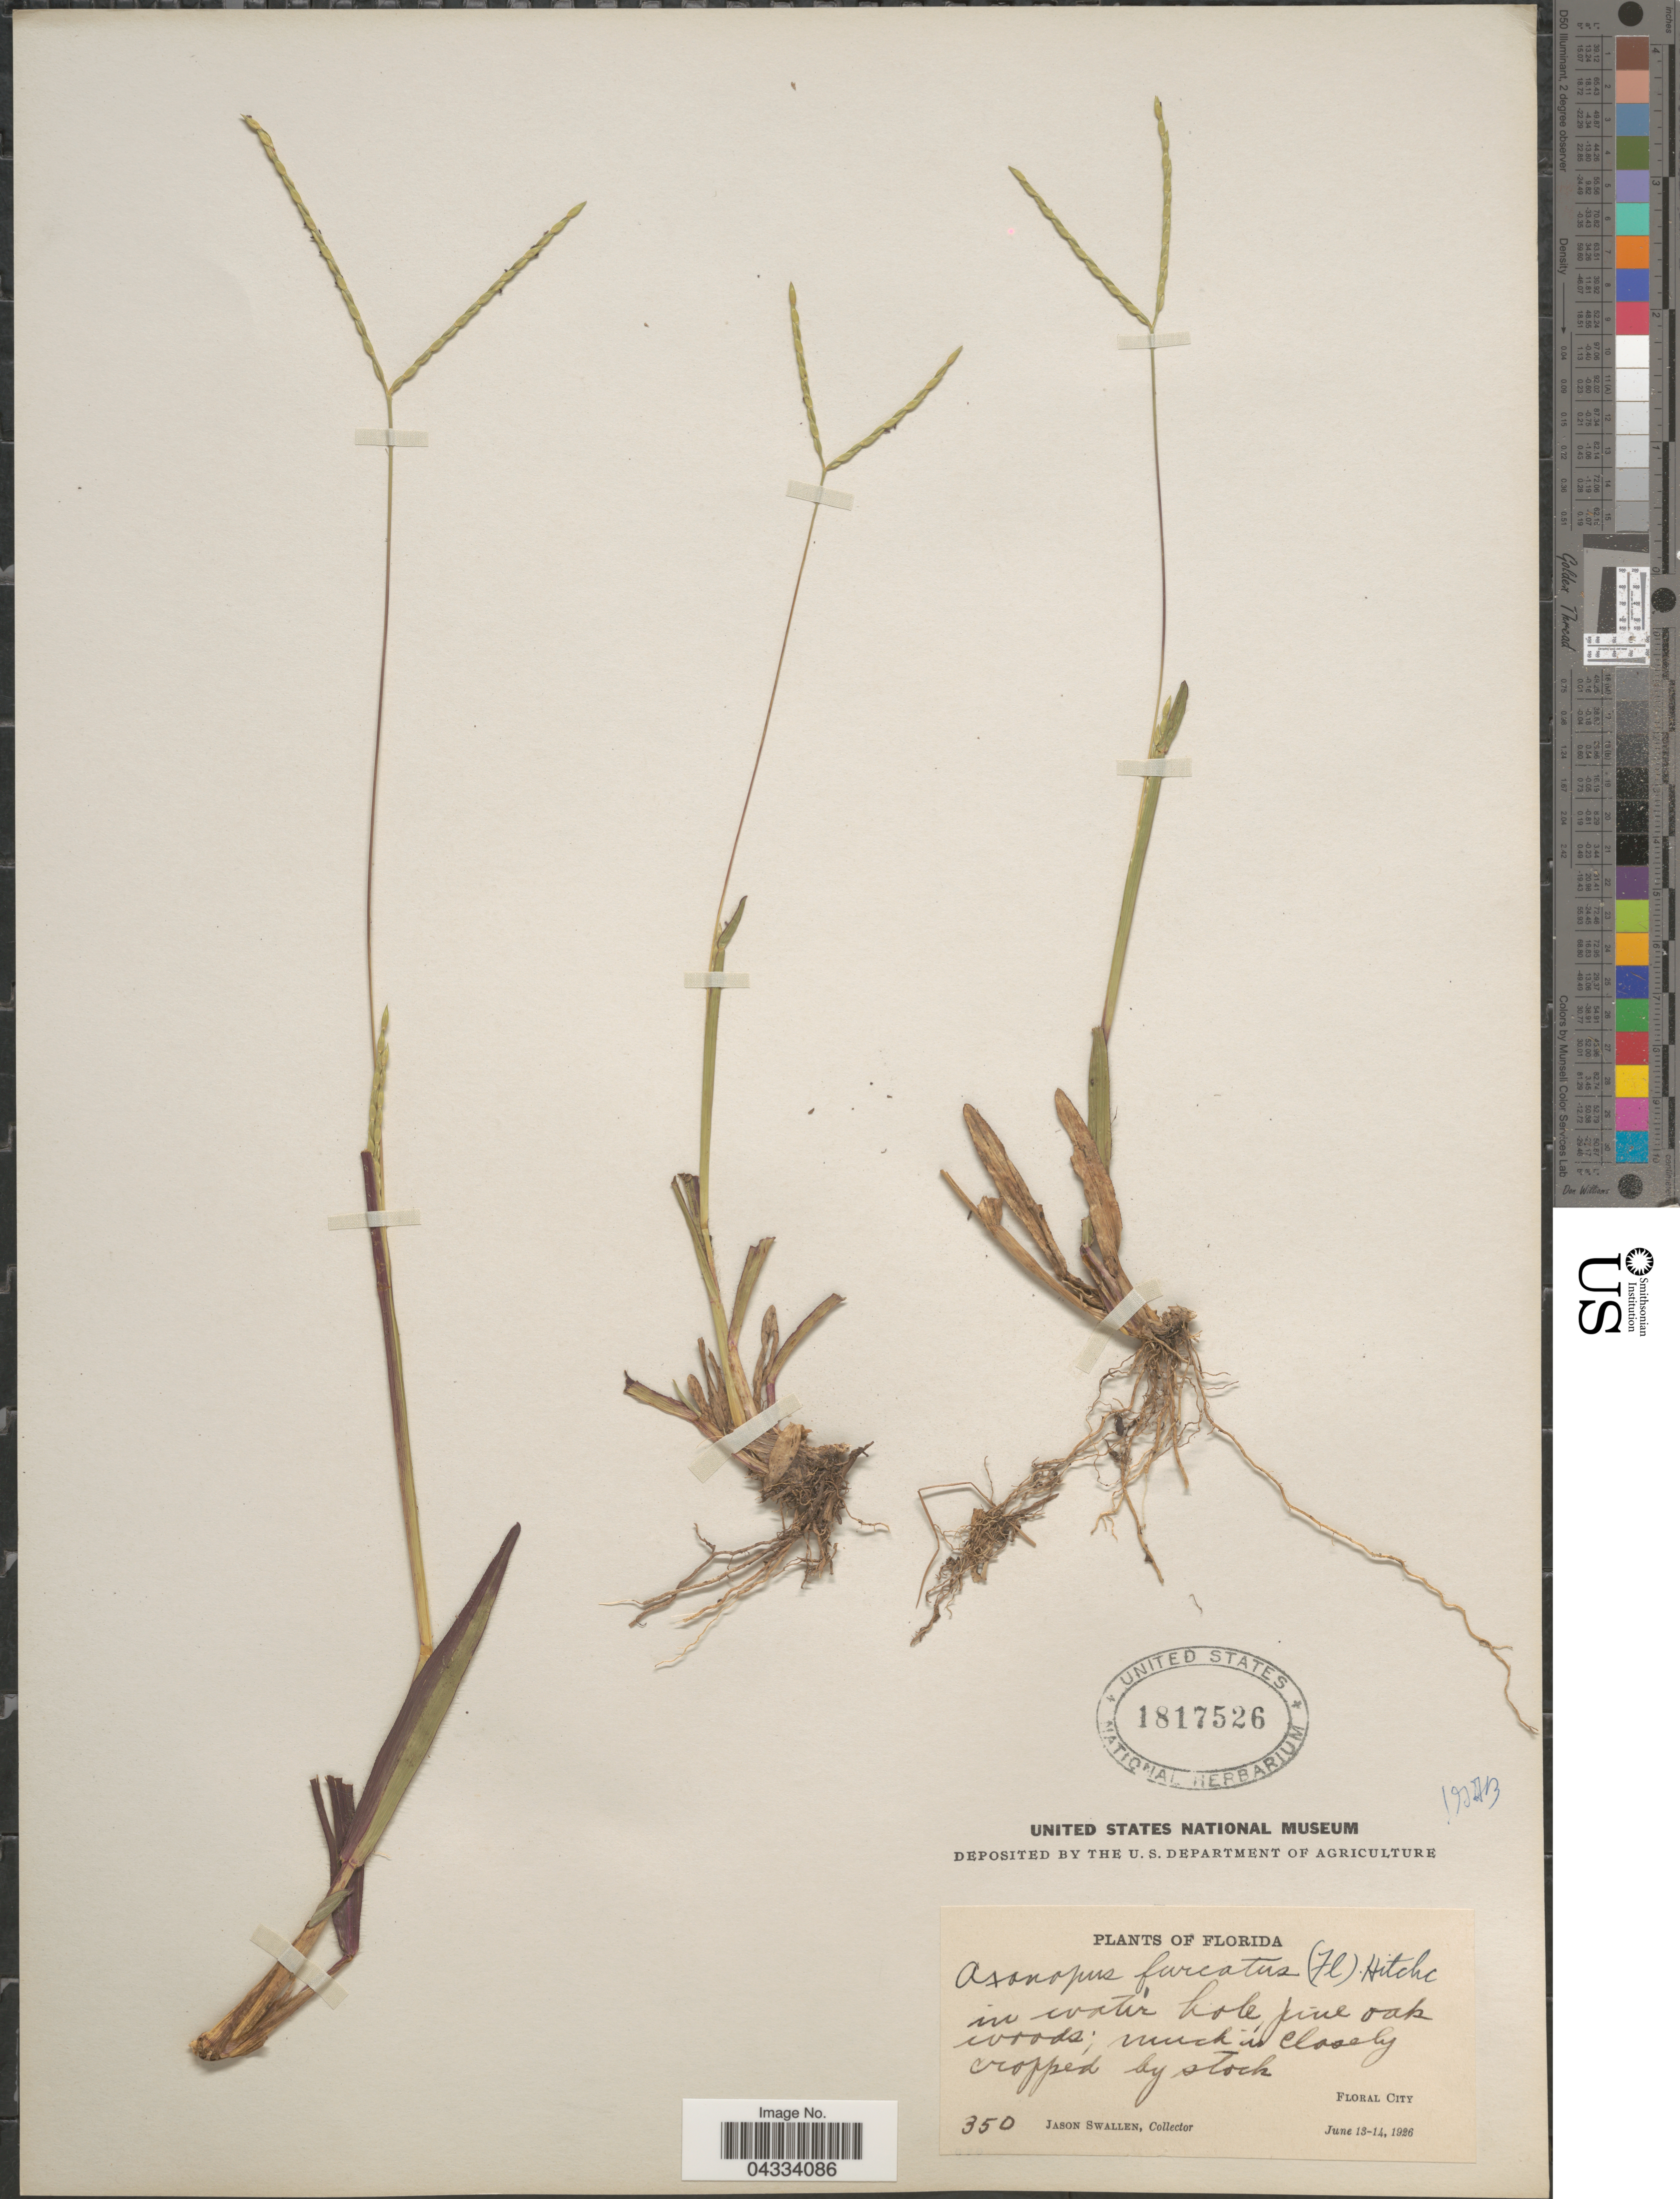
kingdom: Plantae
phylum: Tracheophyta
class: Liliopsida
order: Poales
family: Poaceae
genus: Axonopus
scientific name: Axonopus furcatus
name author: (Flüggé) Hitchc.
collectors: J. R. Swallen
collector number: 350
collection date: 1926-06-13/1926-06-14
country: United States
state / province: Florida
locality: Floral City.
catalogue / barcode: US 1817526